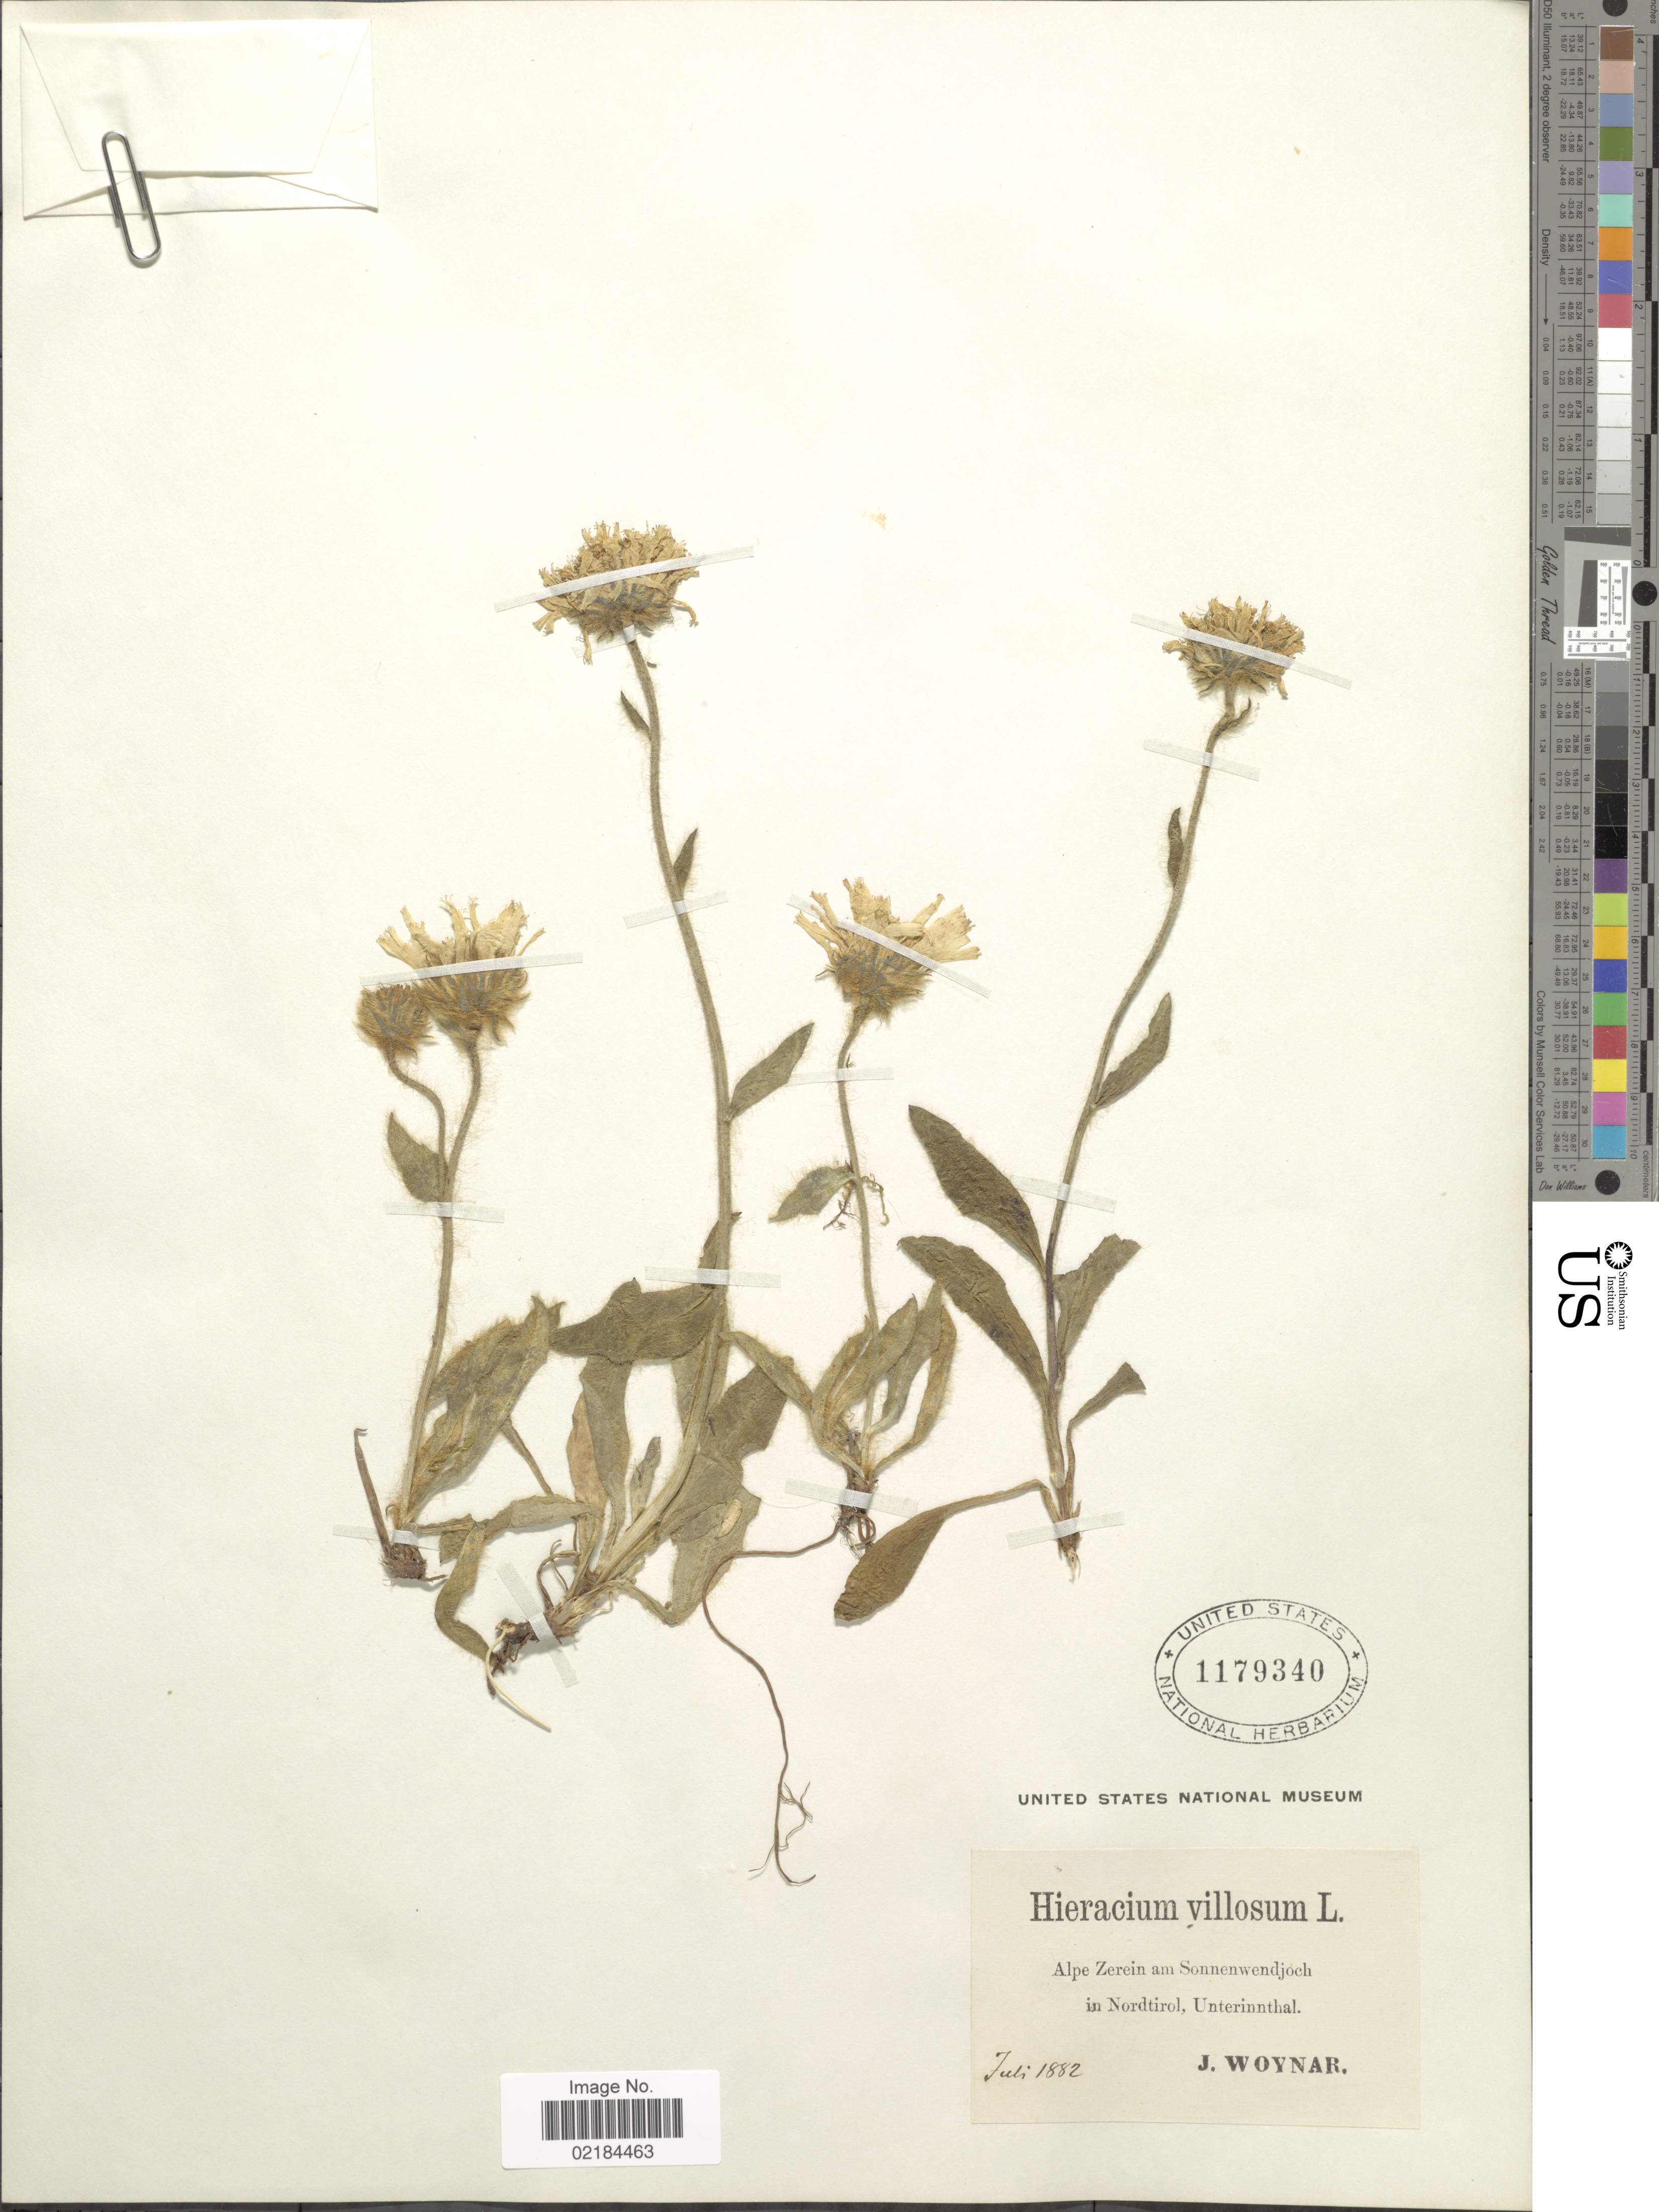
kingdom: Plantae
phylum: Tracheophyta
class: Magnoliopsida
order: Asterales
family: Asteraceae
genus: Hieracium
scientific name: Hieracium villosum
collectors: J. Woynar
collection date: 1882-07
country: Austria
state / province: Tirol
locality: Alpe Zerein am Sonnenwendjoch in Nordtirol, Unterinnthal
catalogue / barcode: US 1179340